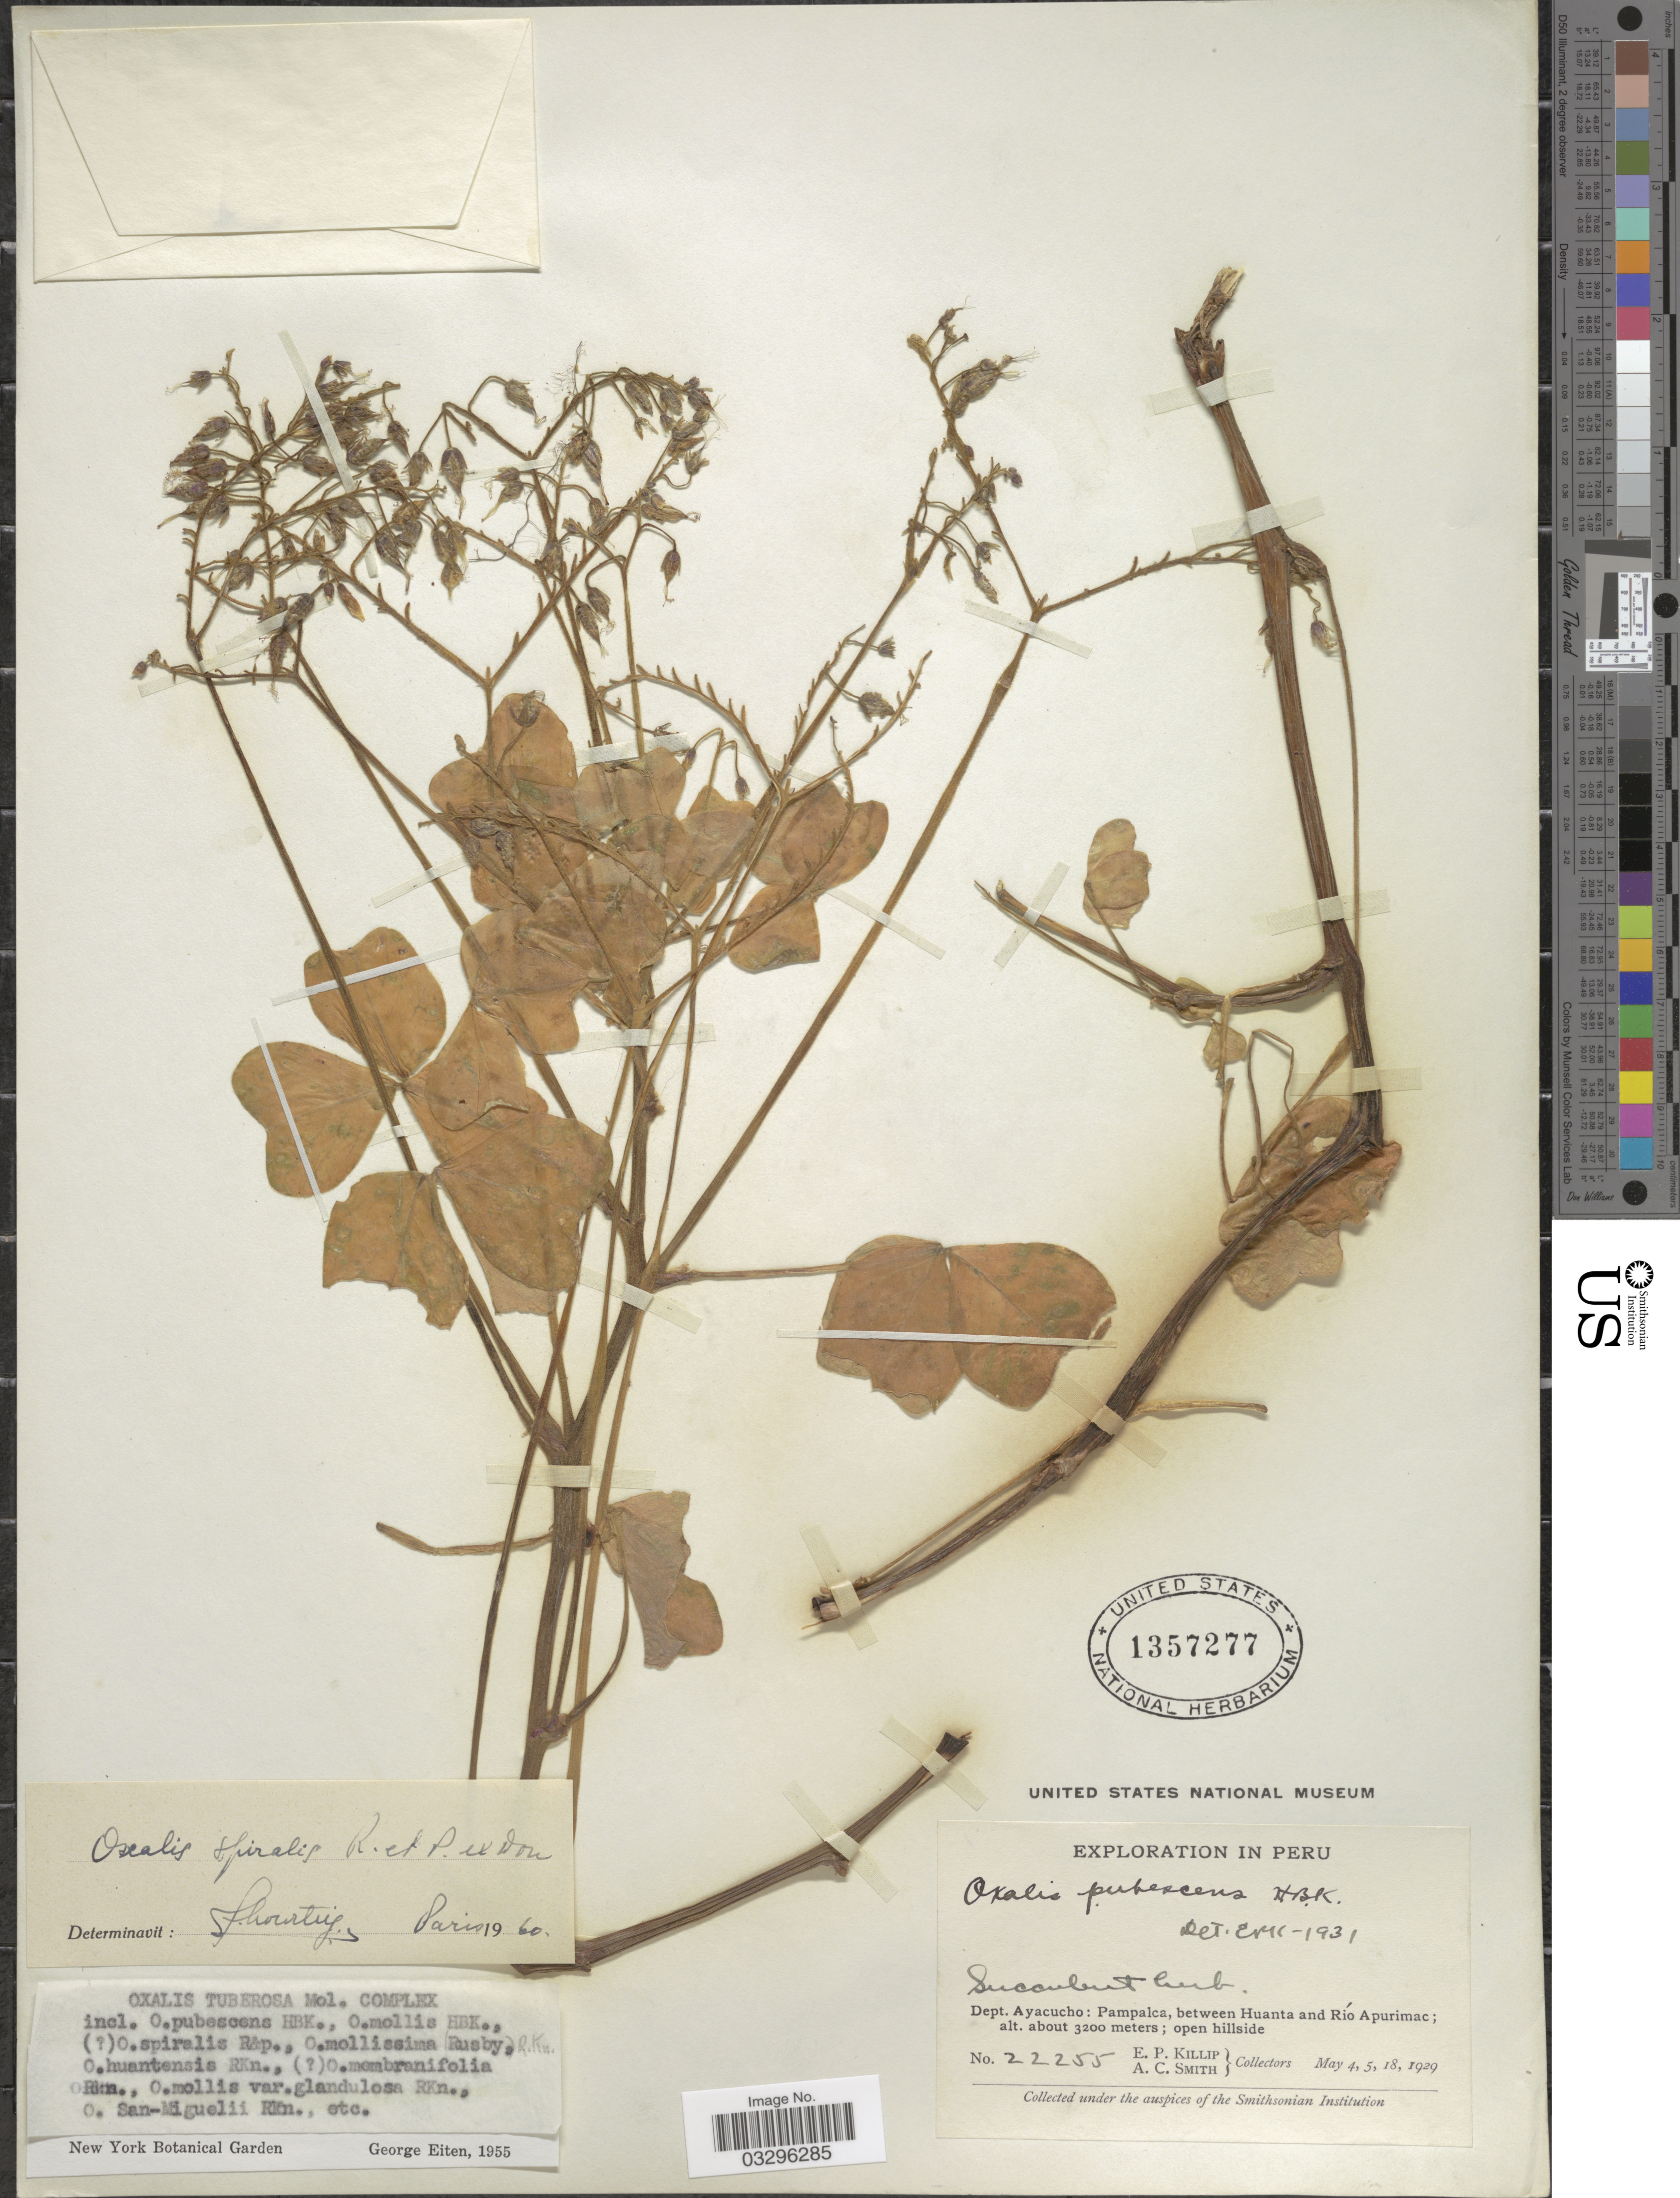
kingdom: Plantae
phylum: Tracheophyta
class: Magnoliopsida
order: Oxalidales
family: Oxalidaceae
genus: Oxalis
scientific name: Oxalis spiralis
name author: Ruiz & Pav. ex G. Don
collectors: E. P. Killip & A. C. Smith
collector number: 22255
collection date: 1929-05-04/1929-05-18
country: Peru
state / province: Ayacucho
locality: Dept. Ayacucho: Pampalca, between Huanta and Río Apurimac.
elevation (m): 3200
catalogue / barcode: US 1357277